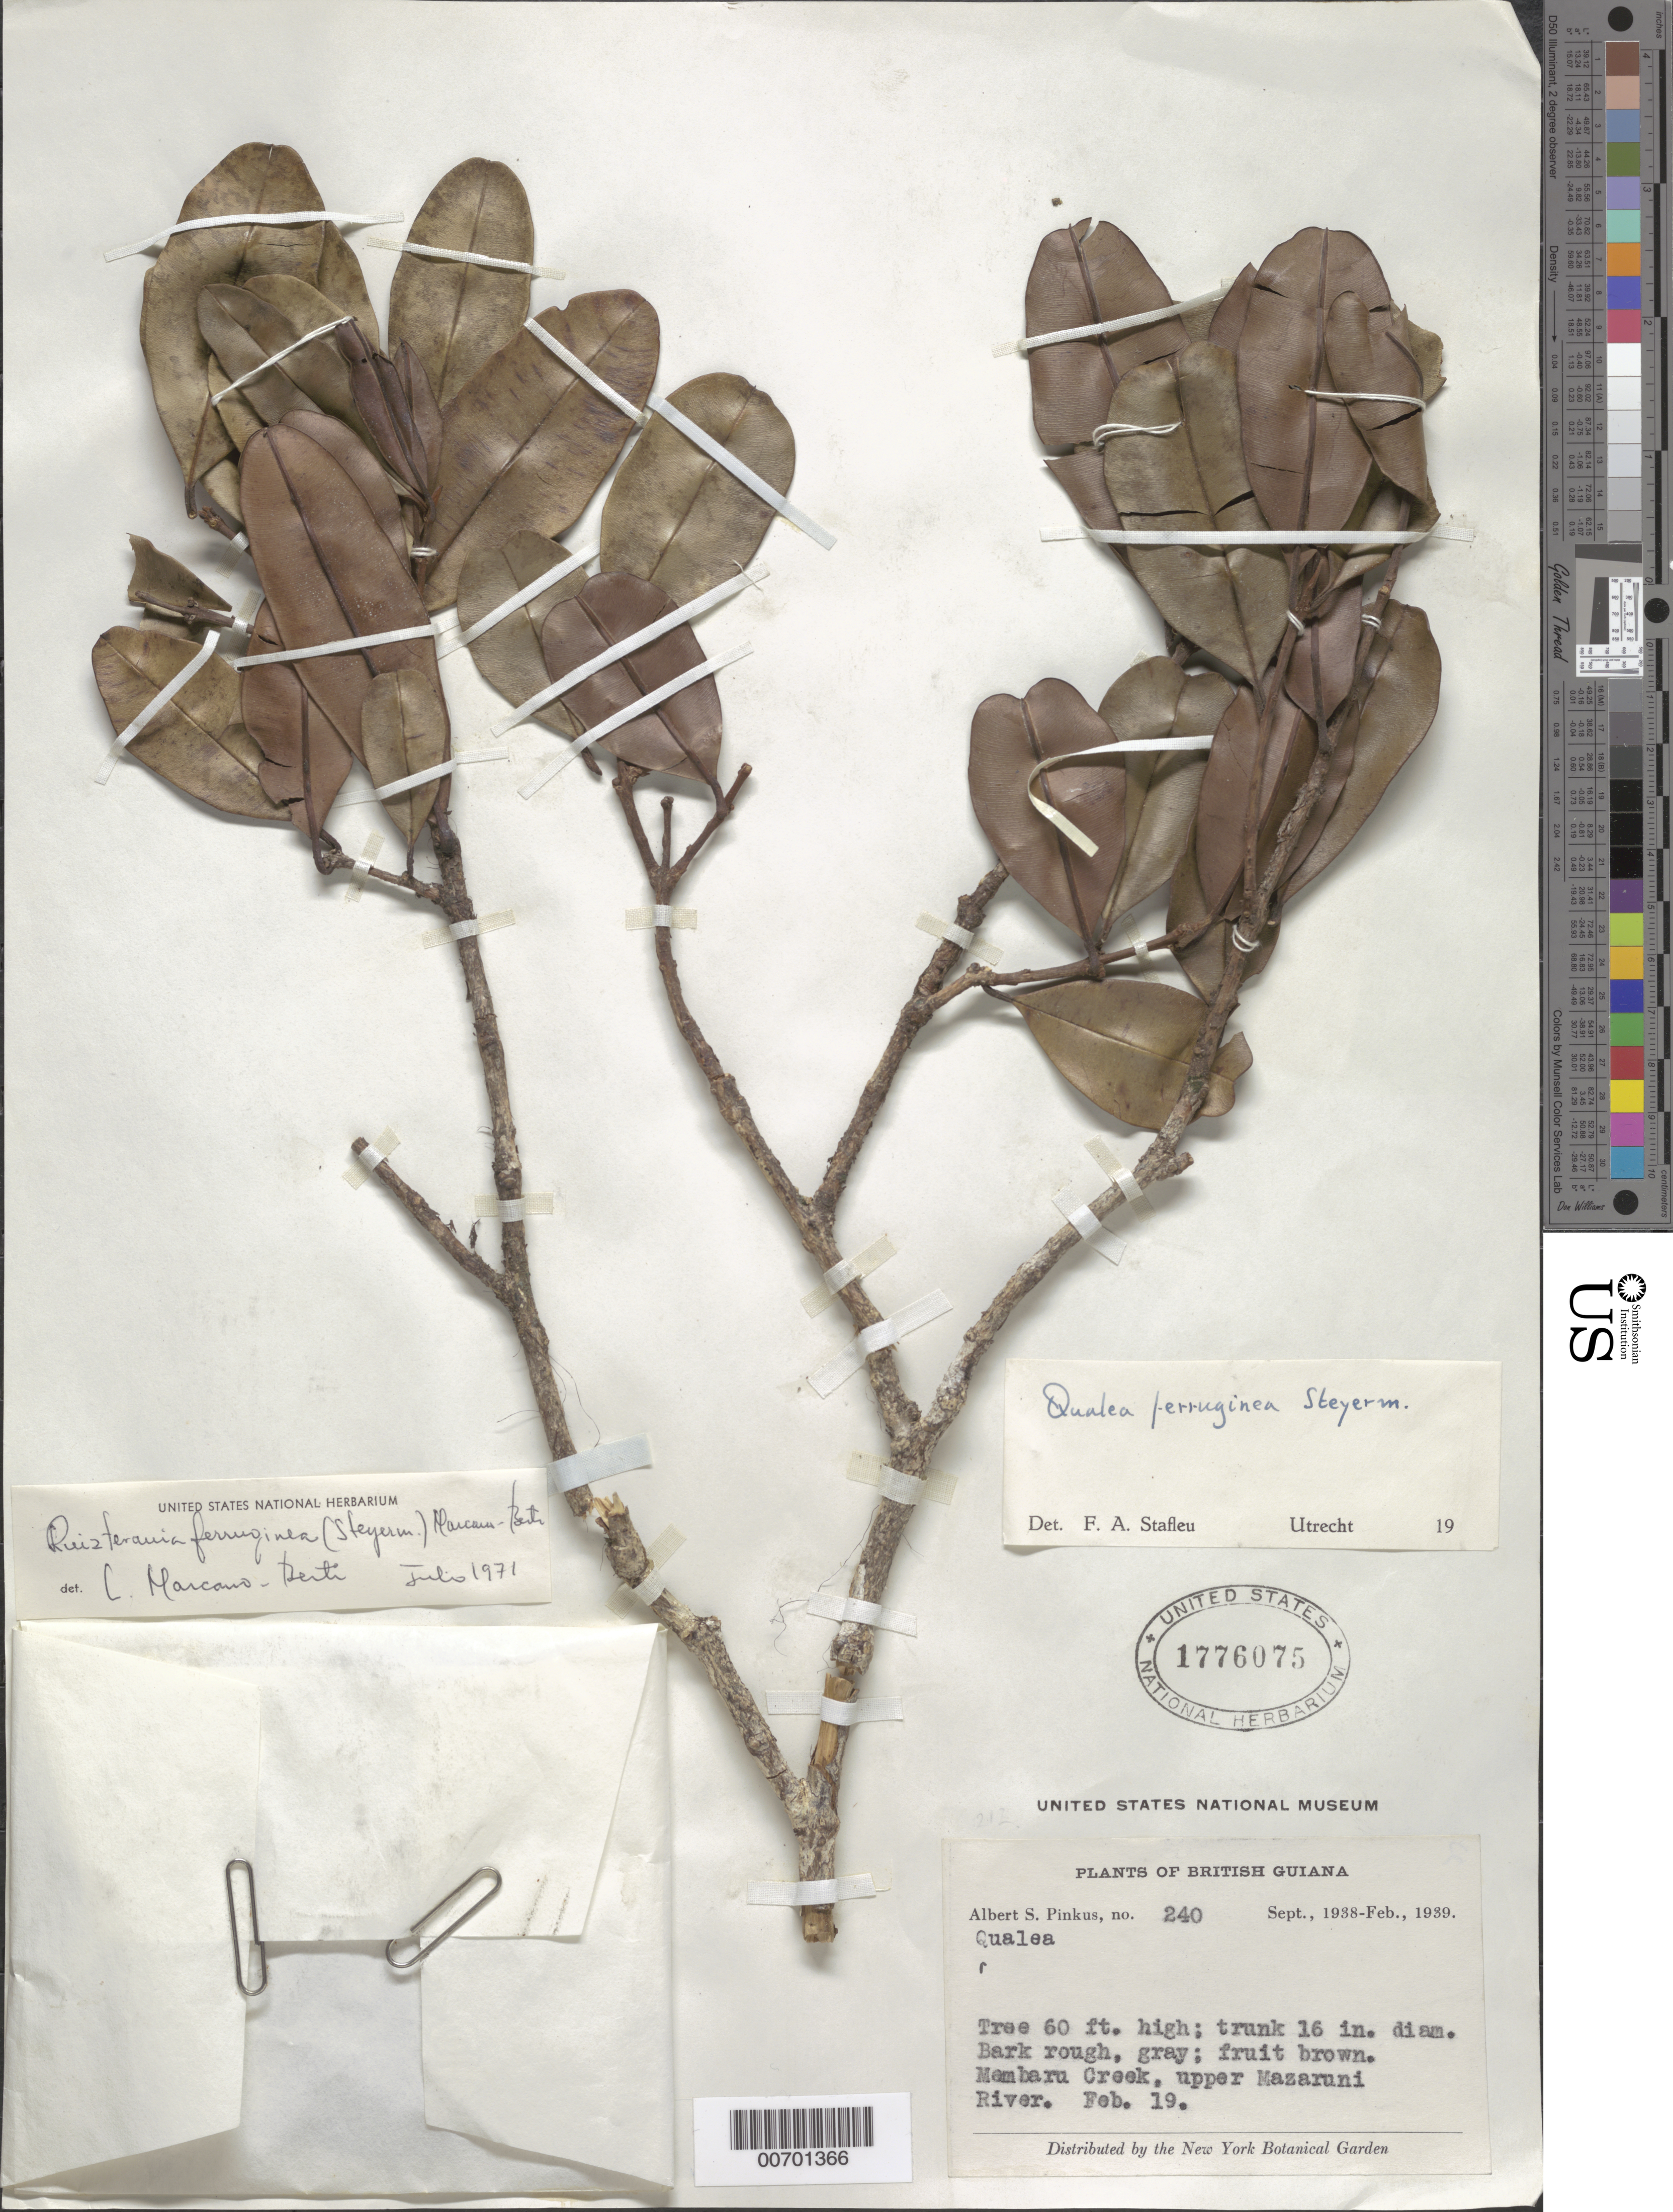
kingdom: Plantae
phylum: Tracheophyta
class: Magnoliopsida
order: Myrtales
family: Vochysiaceae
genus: Ruizterania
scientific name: Ruizterania ferruginea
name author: (Steyerm.) Marc.-Berti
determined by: Marcano-Berti, L.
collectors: A. Pinkus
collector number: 240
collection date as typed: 19-Feb-39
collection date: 1939-02-19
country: Guyana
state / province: Cuyuni-Mazaruni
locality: Membaru Creek, near. Upper Mazaruni R.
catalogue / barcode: US 1776075